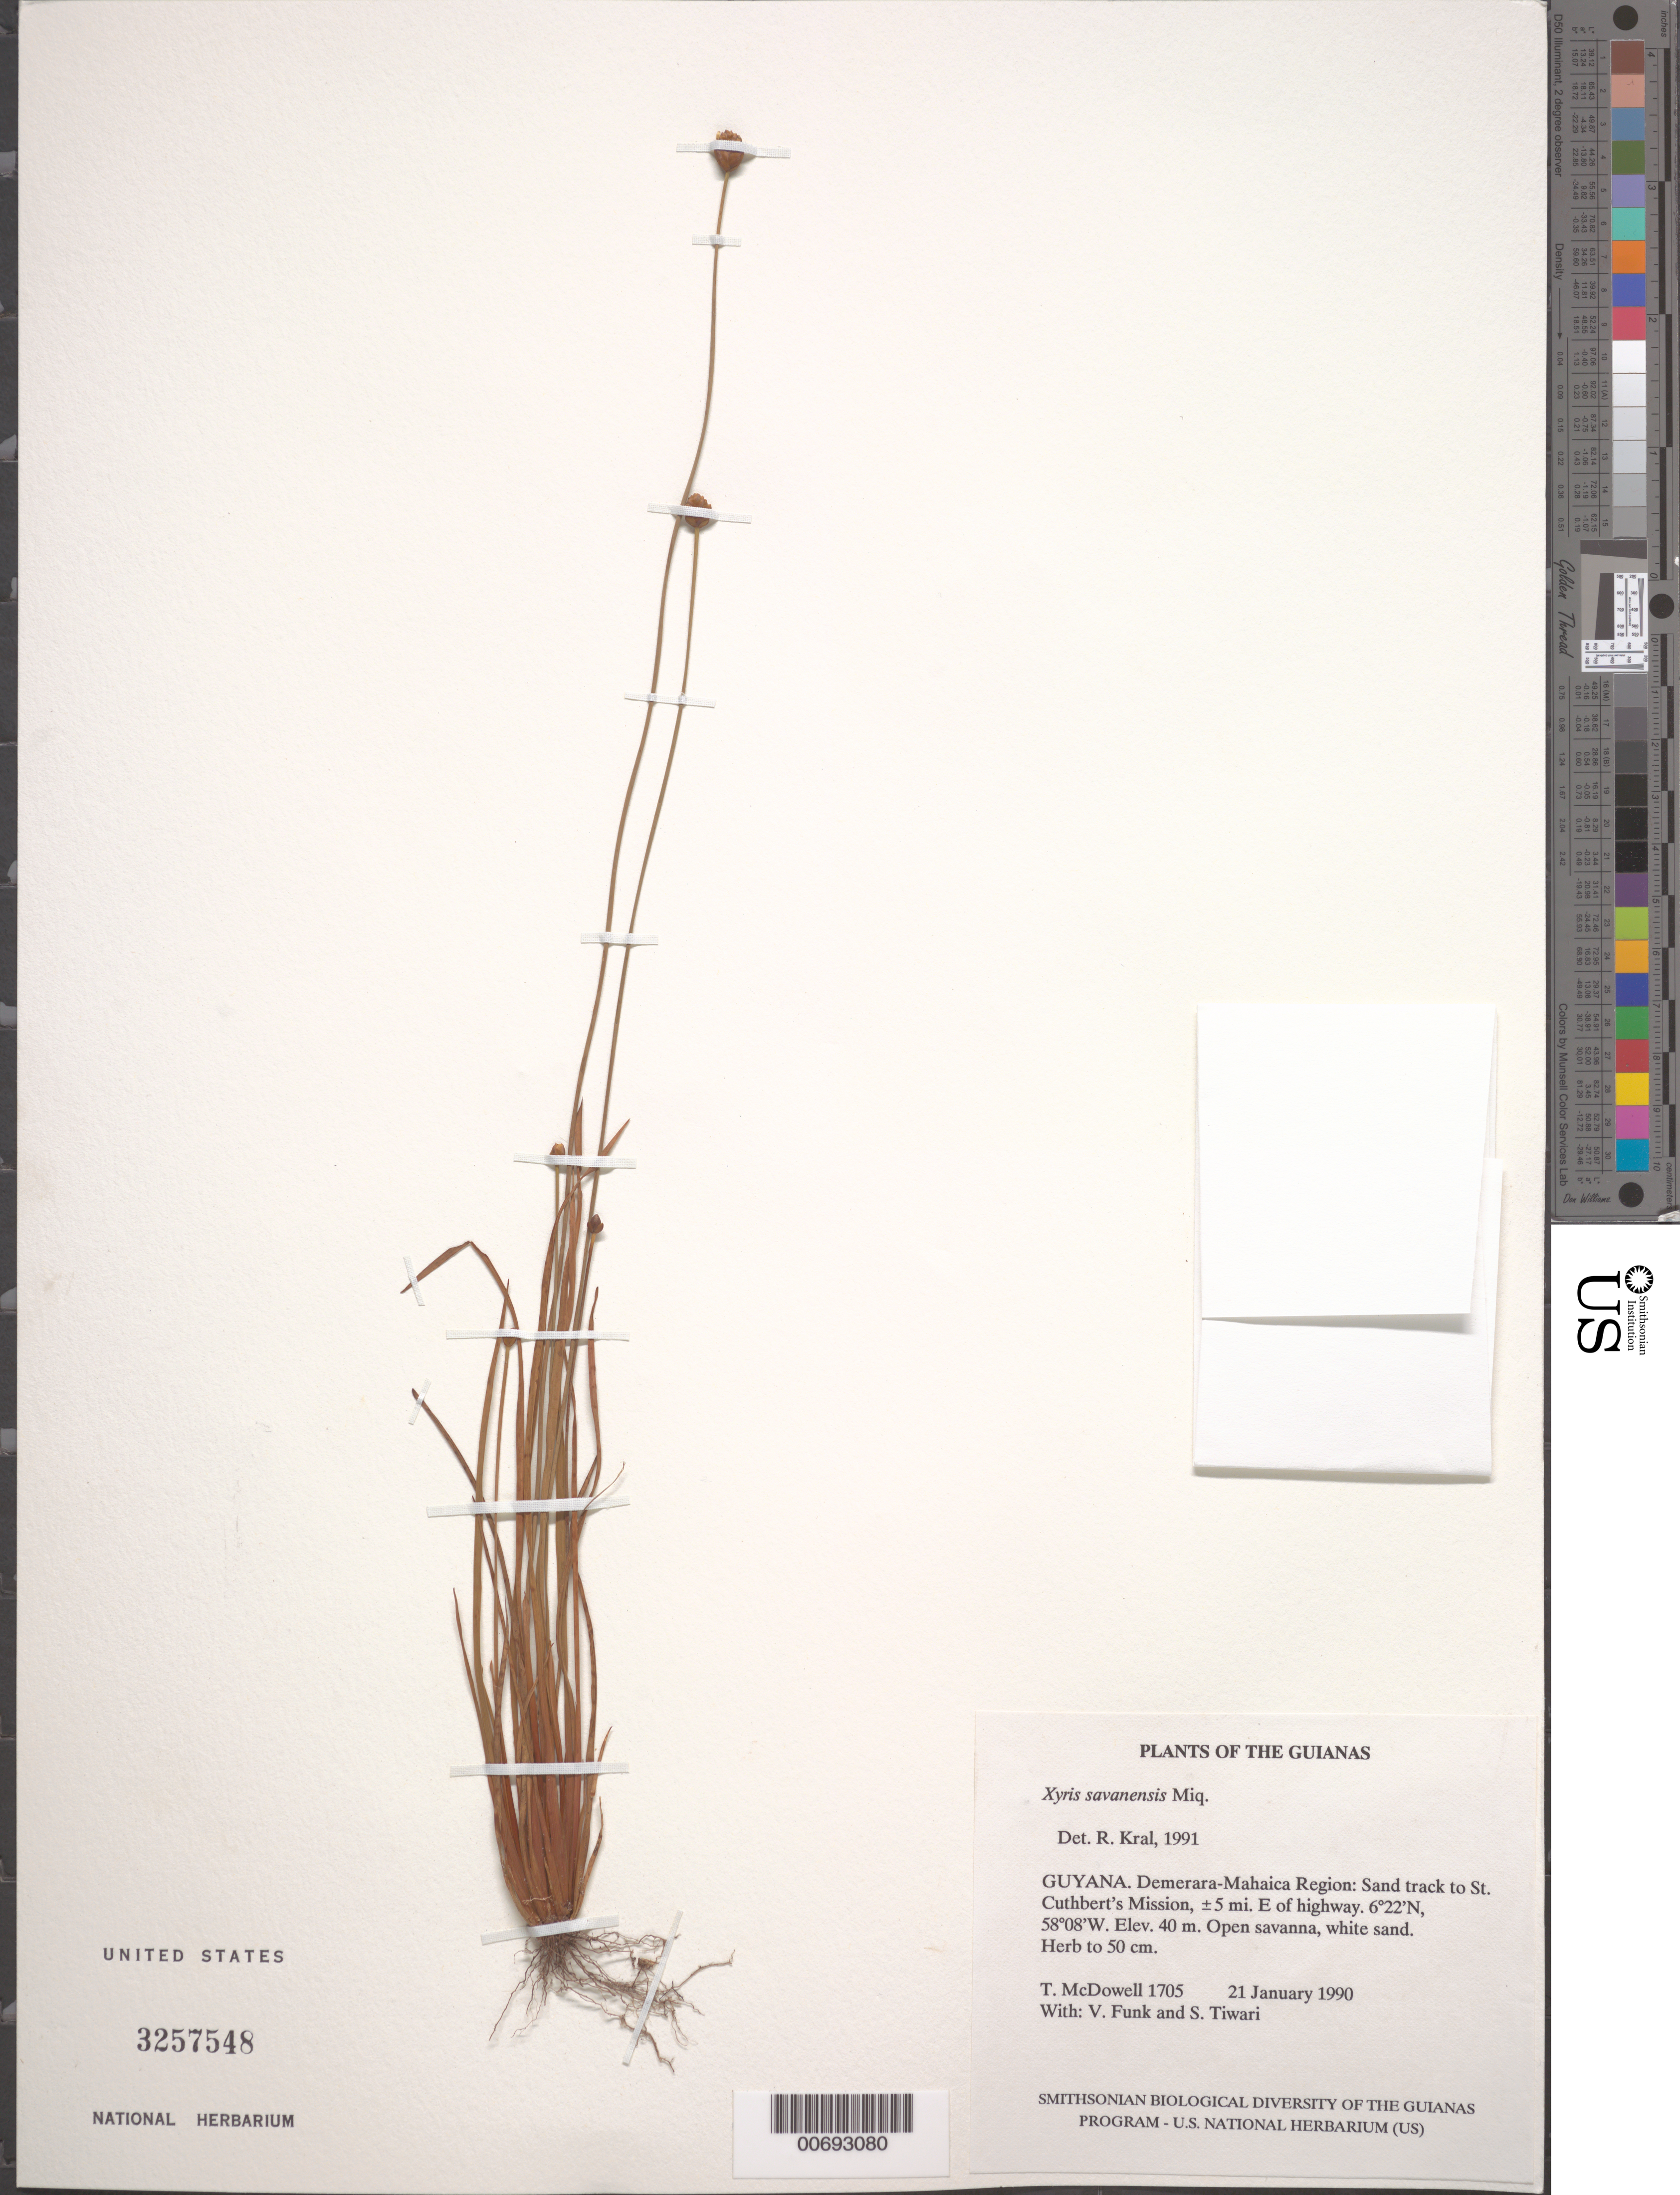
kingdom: Plantae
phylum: Tracheophyta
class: Liliopsida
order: Poales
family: Xyridaceae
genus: Xyris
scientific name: Xyris savanensis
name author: Miq.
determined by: Kral, Robert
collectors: T. McDowell, V. Funk & S. Tiwari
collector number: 1705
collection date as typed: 21 January 1990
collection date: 1990-01-21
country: Guyana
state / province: Demerara-Mahaica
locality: Sand track to St. Cuthbert's Mission, ±5 mi. E of highway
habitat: Open savanna, white sand, highly soaked from 3 weeks of rain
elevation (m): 40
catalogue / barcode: US 3257548